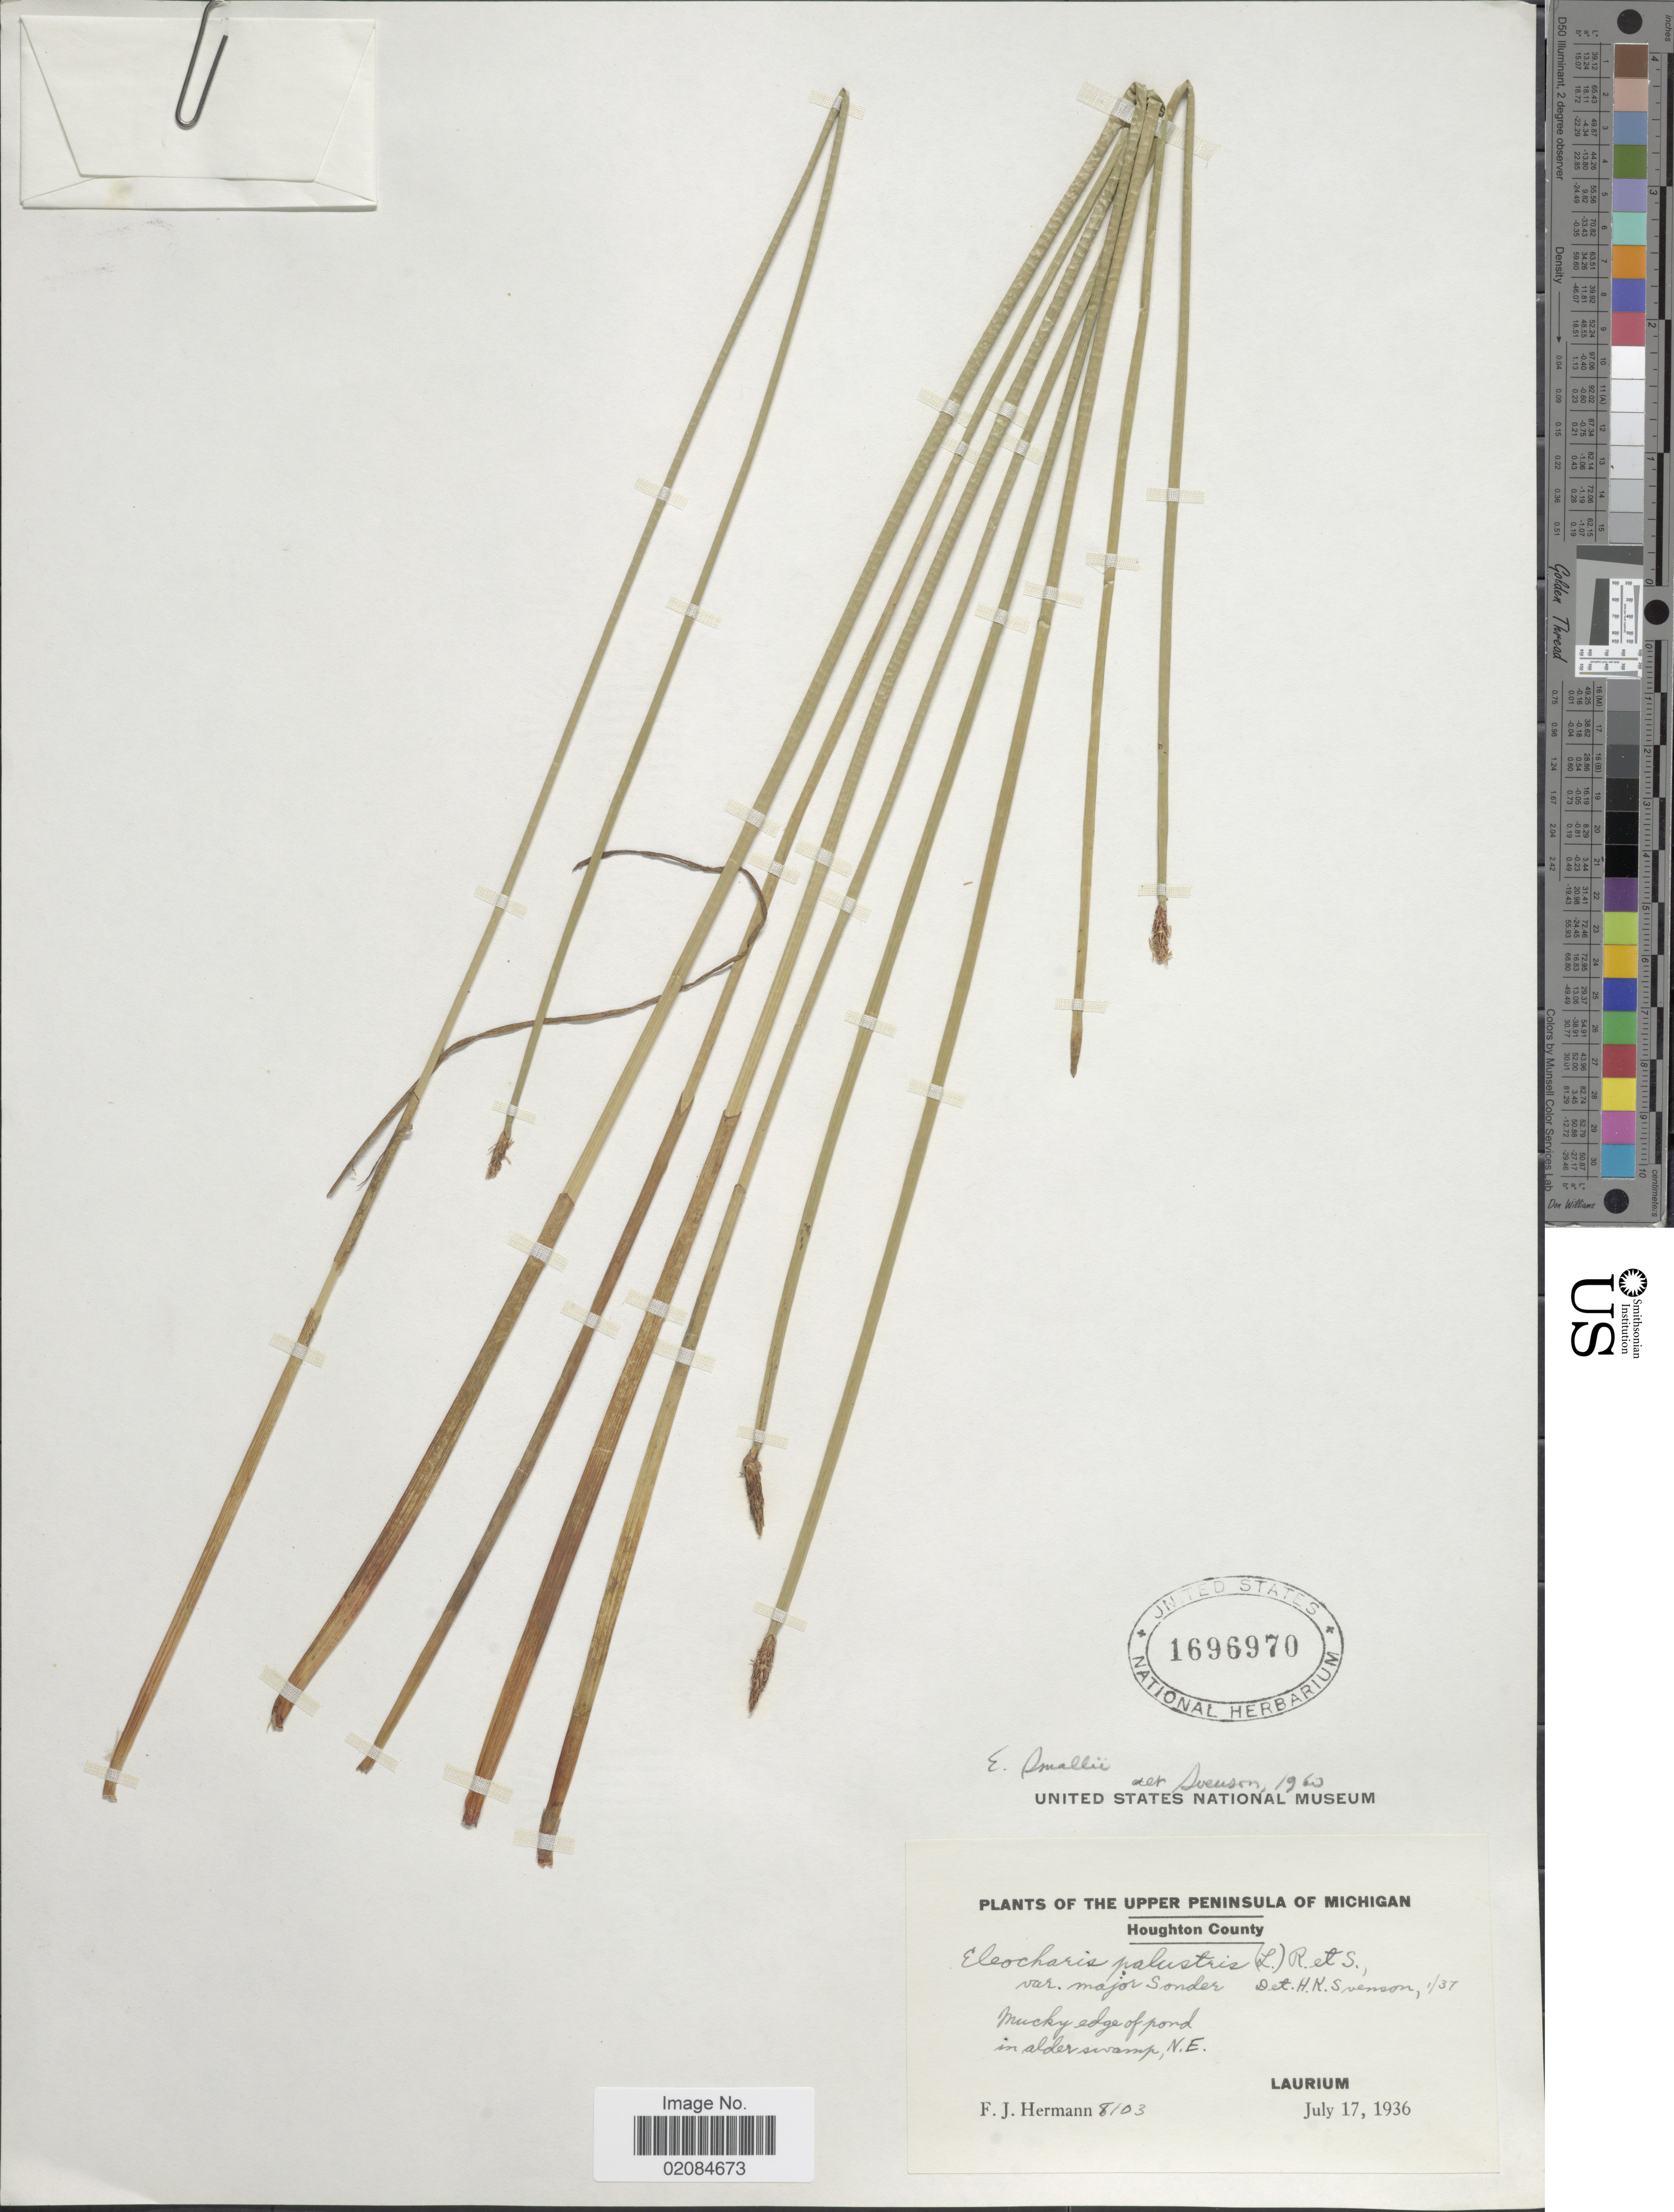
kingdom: Plantae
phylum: Tracheophyta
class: Liliopsida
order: Poales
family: Cyperaceae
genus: Eleocharis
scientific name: Eleocharis palustris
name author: (L.) Roem. & Schult.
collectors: F. J. Hermann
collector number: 8103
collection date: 1936-07-17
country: United States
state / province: Michigan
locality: Upper Peninsula of Michigan. Houghton County. Mucky edge of pond in alder swamp, N.E. Laurium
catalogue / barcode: US 1696970